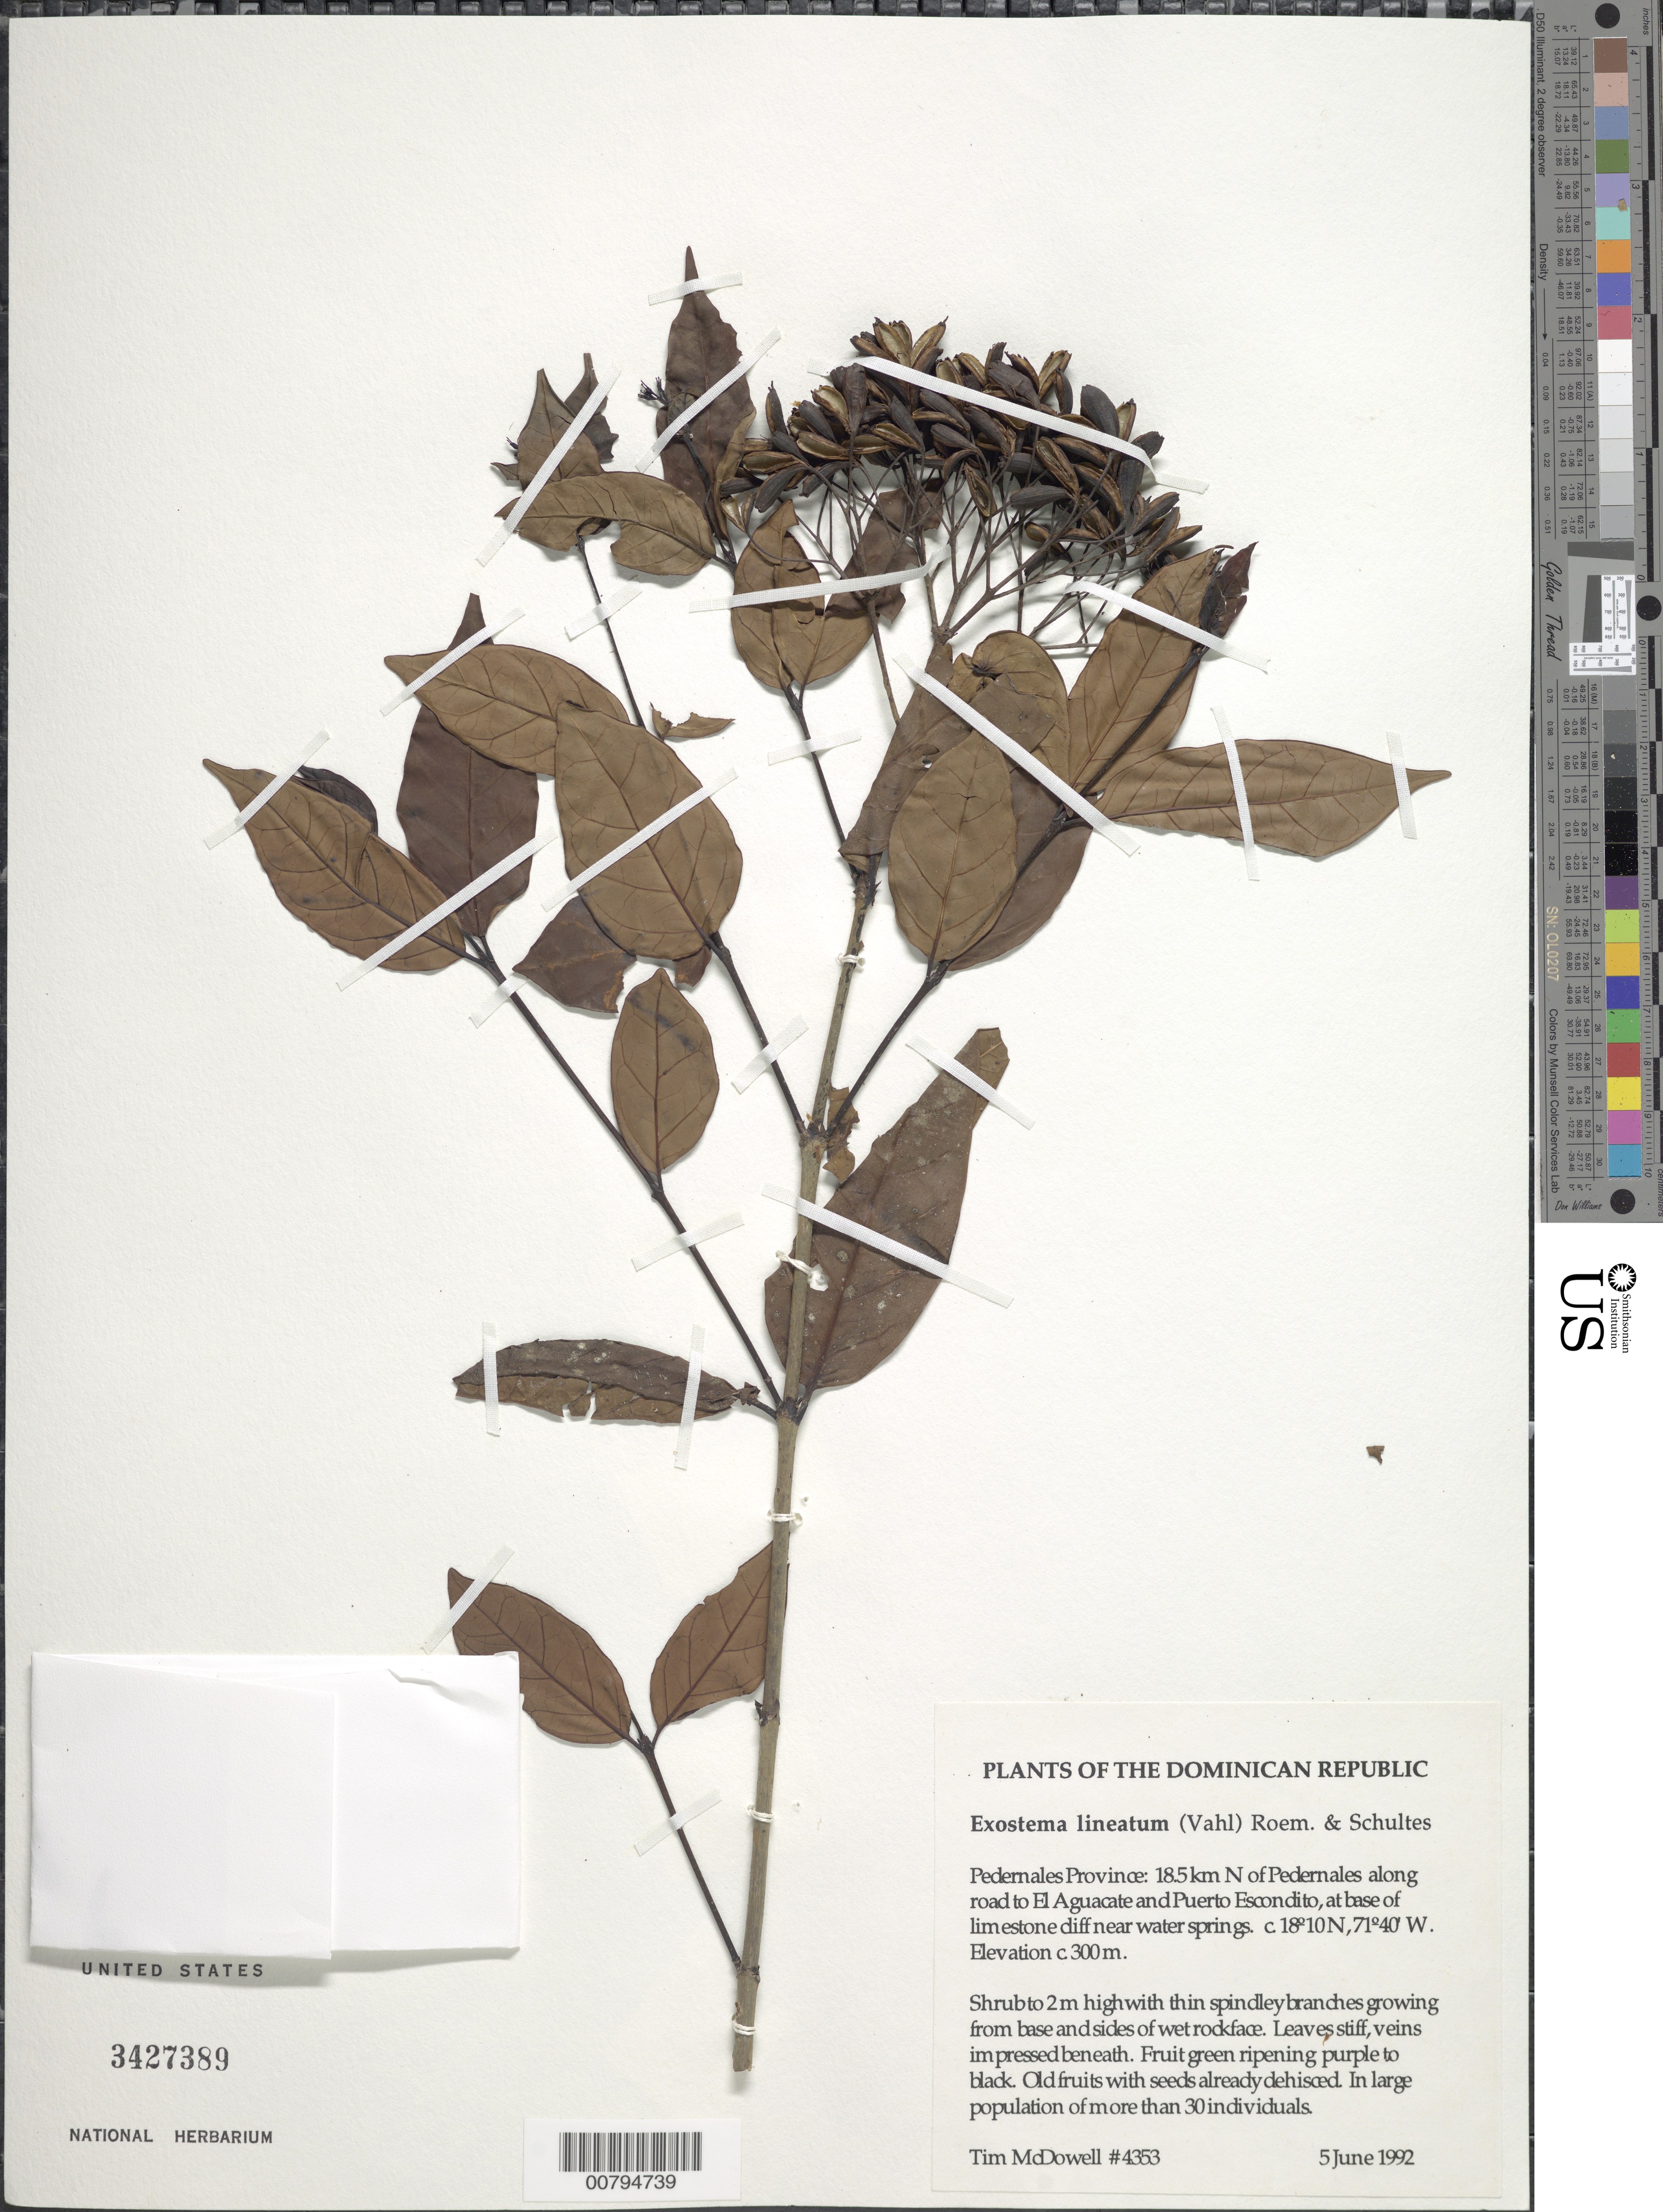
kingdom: Plantae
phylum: Tracheophyta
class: Magnoliopsida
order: Gentianales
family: Rubiaceae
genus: Exostema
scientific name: Exostema lineatum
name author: (Vahl) Roem. & Schult.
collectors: T. McDowell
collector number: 4353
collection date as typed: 05 Jun 1992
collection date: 1992-06-05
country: Dominican Republic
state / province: Pedernales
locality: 18.5 km N of Pedernales along road to El Aguacate and Puerto Escondito, at base of cliff near springs.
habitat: At base of limestone cliff near springs. Growing from base and sides of wet rockface.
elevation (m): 300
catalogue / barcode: US 3427389